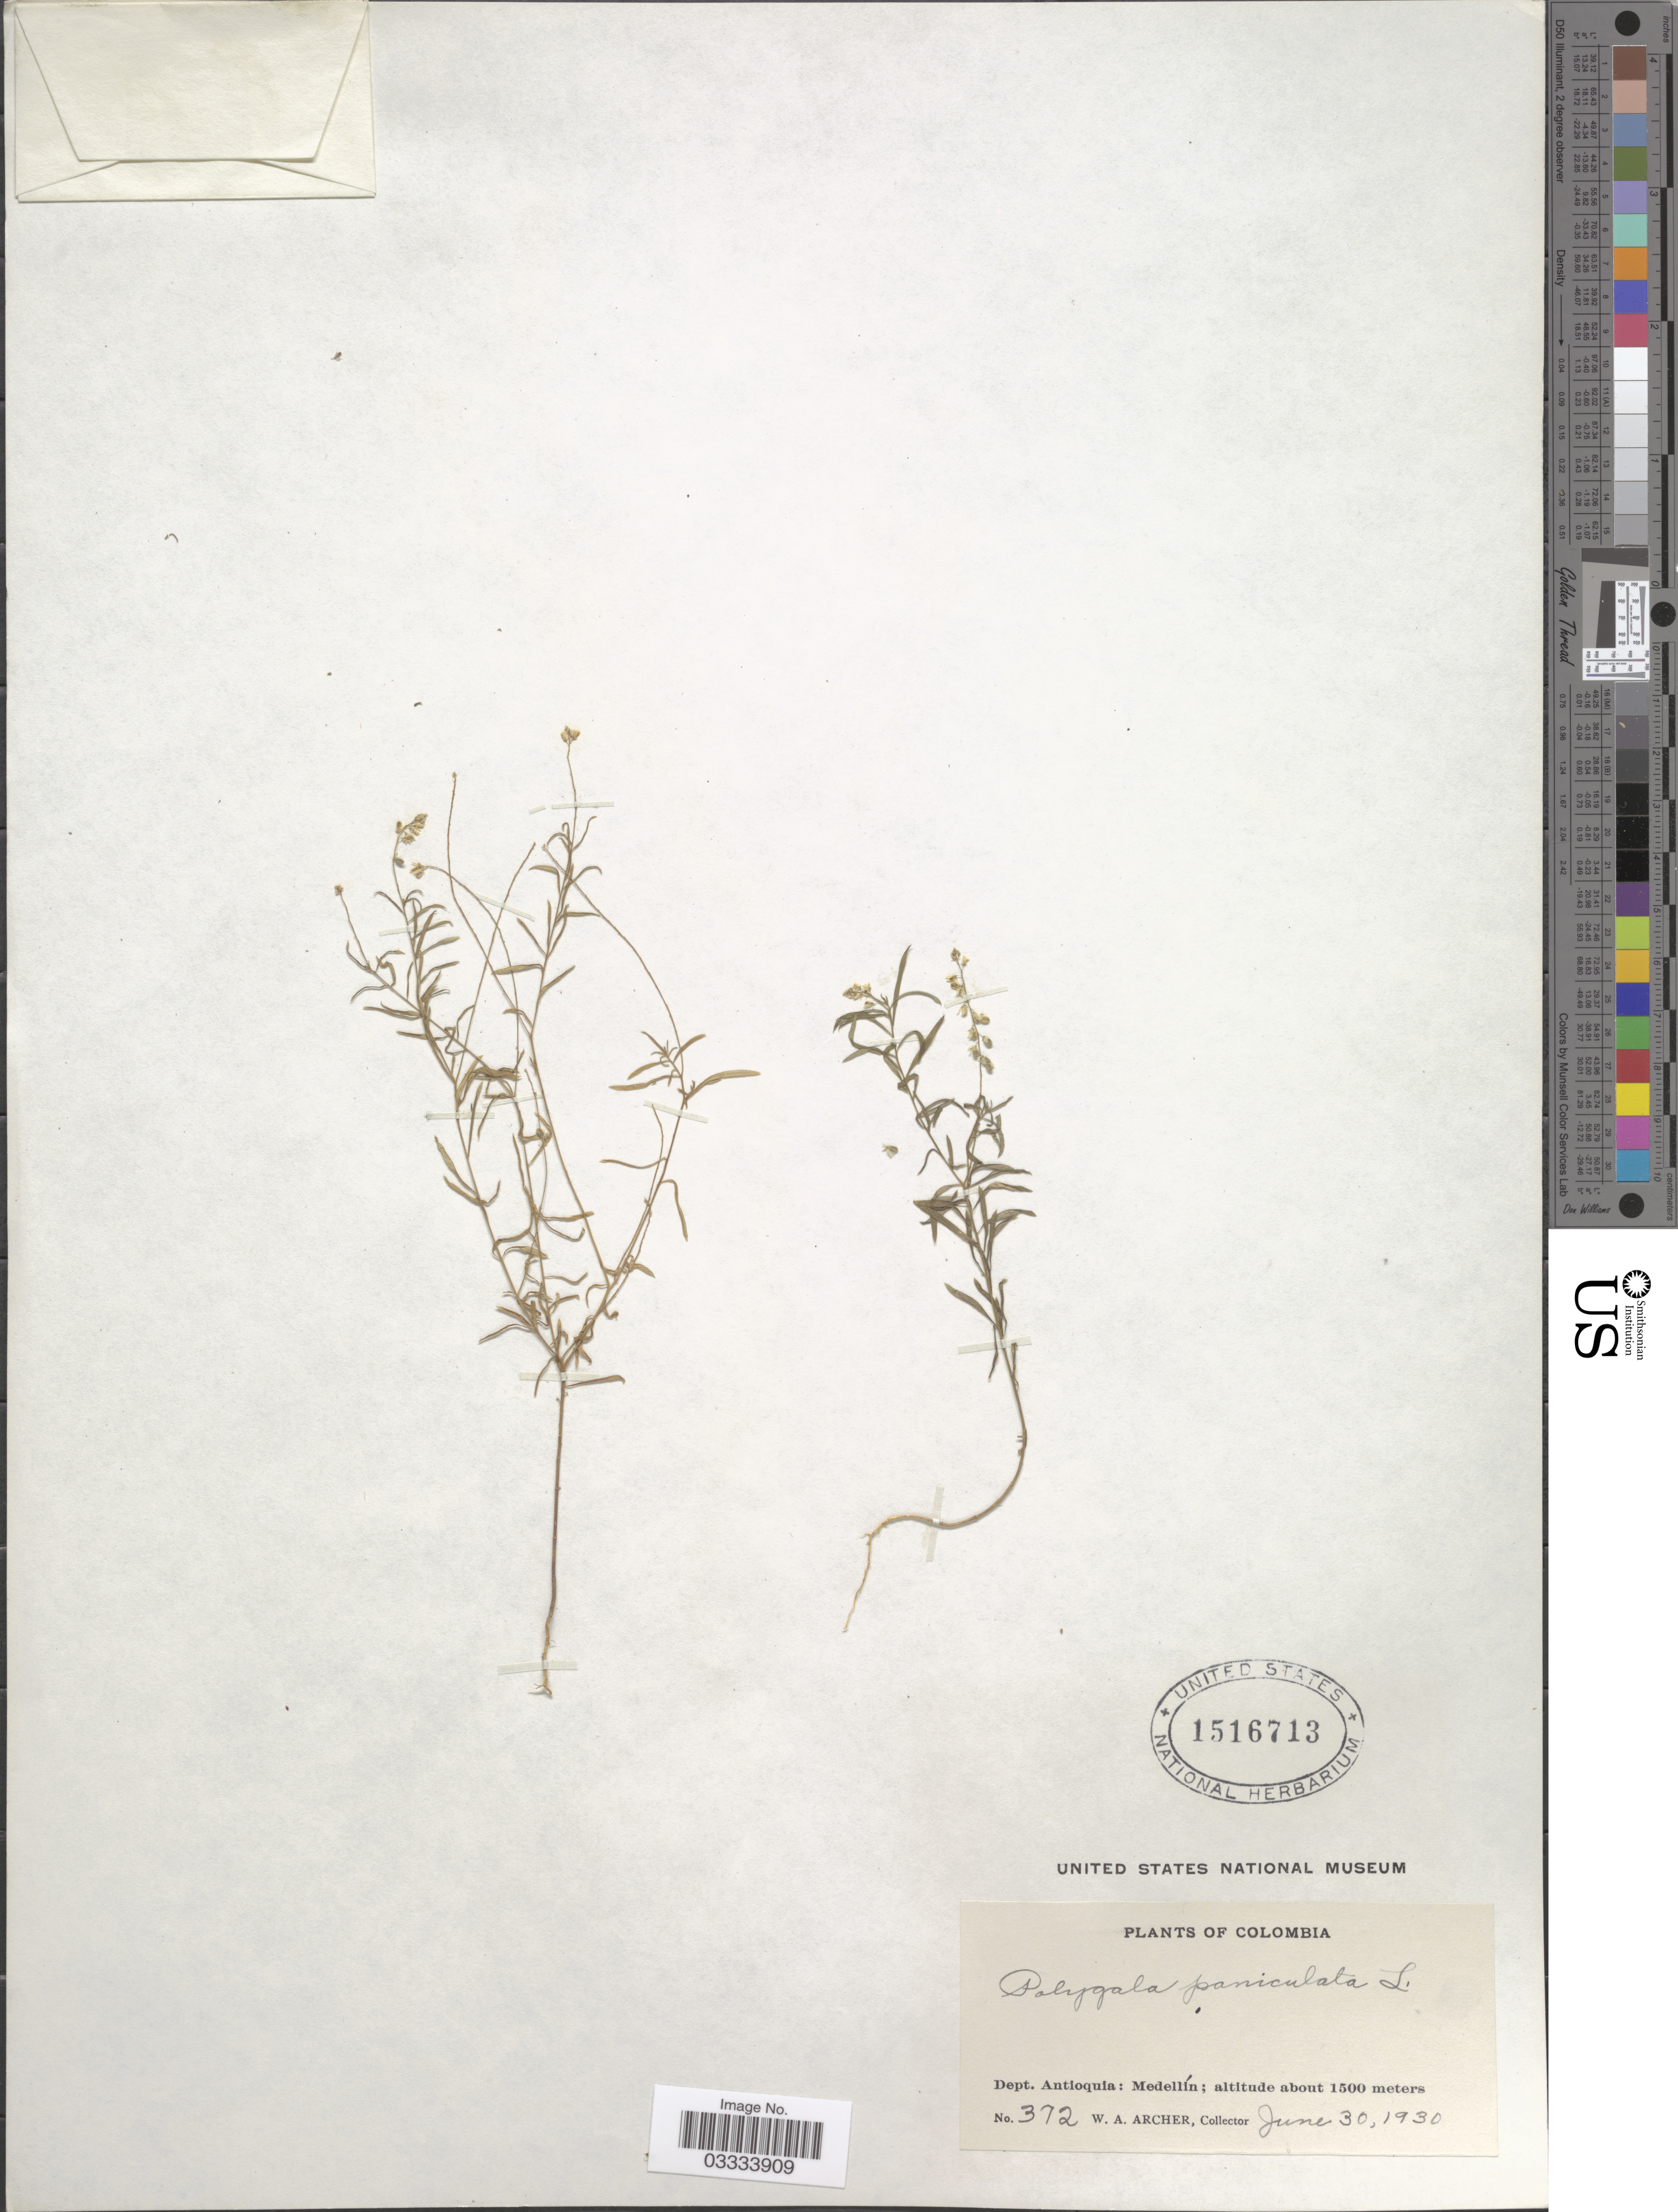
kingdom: Plantae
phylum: Tracheophyta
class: Magnoliopsida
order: Fabales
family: Polygalaceae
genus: Polygala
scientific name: Polygala paniculata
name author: L.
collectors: W. Archer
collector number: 372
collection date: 1930-06-30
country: Colombia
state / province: Antioquia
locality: Dept. Antioquia: Medellín.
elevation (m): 1500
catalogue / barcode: US 1516713